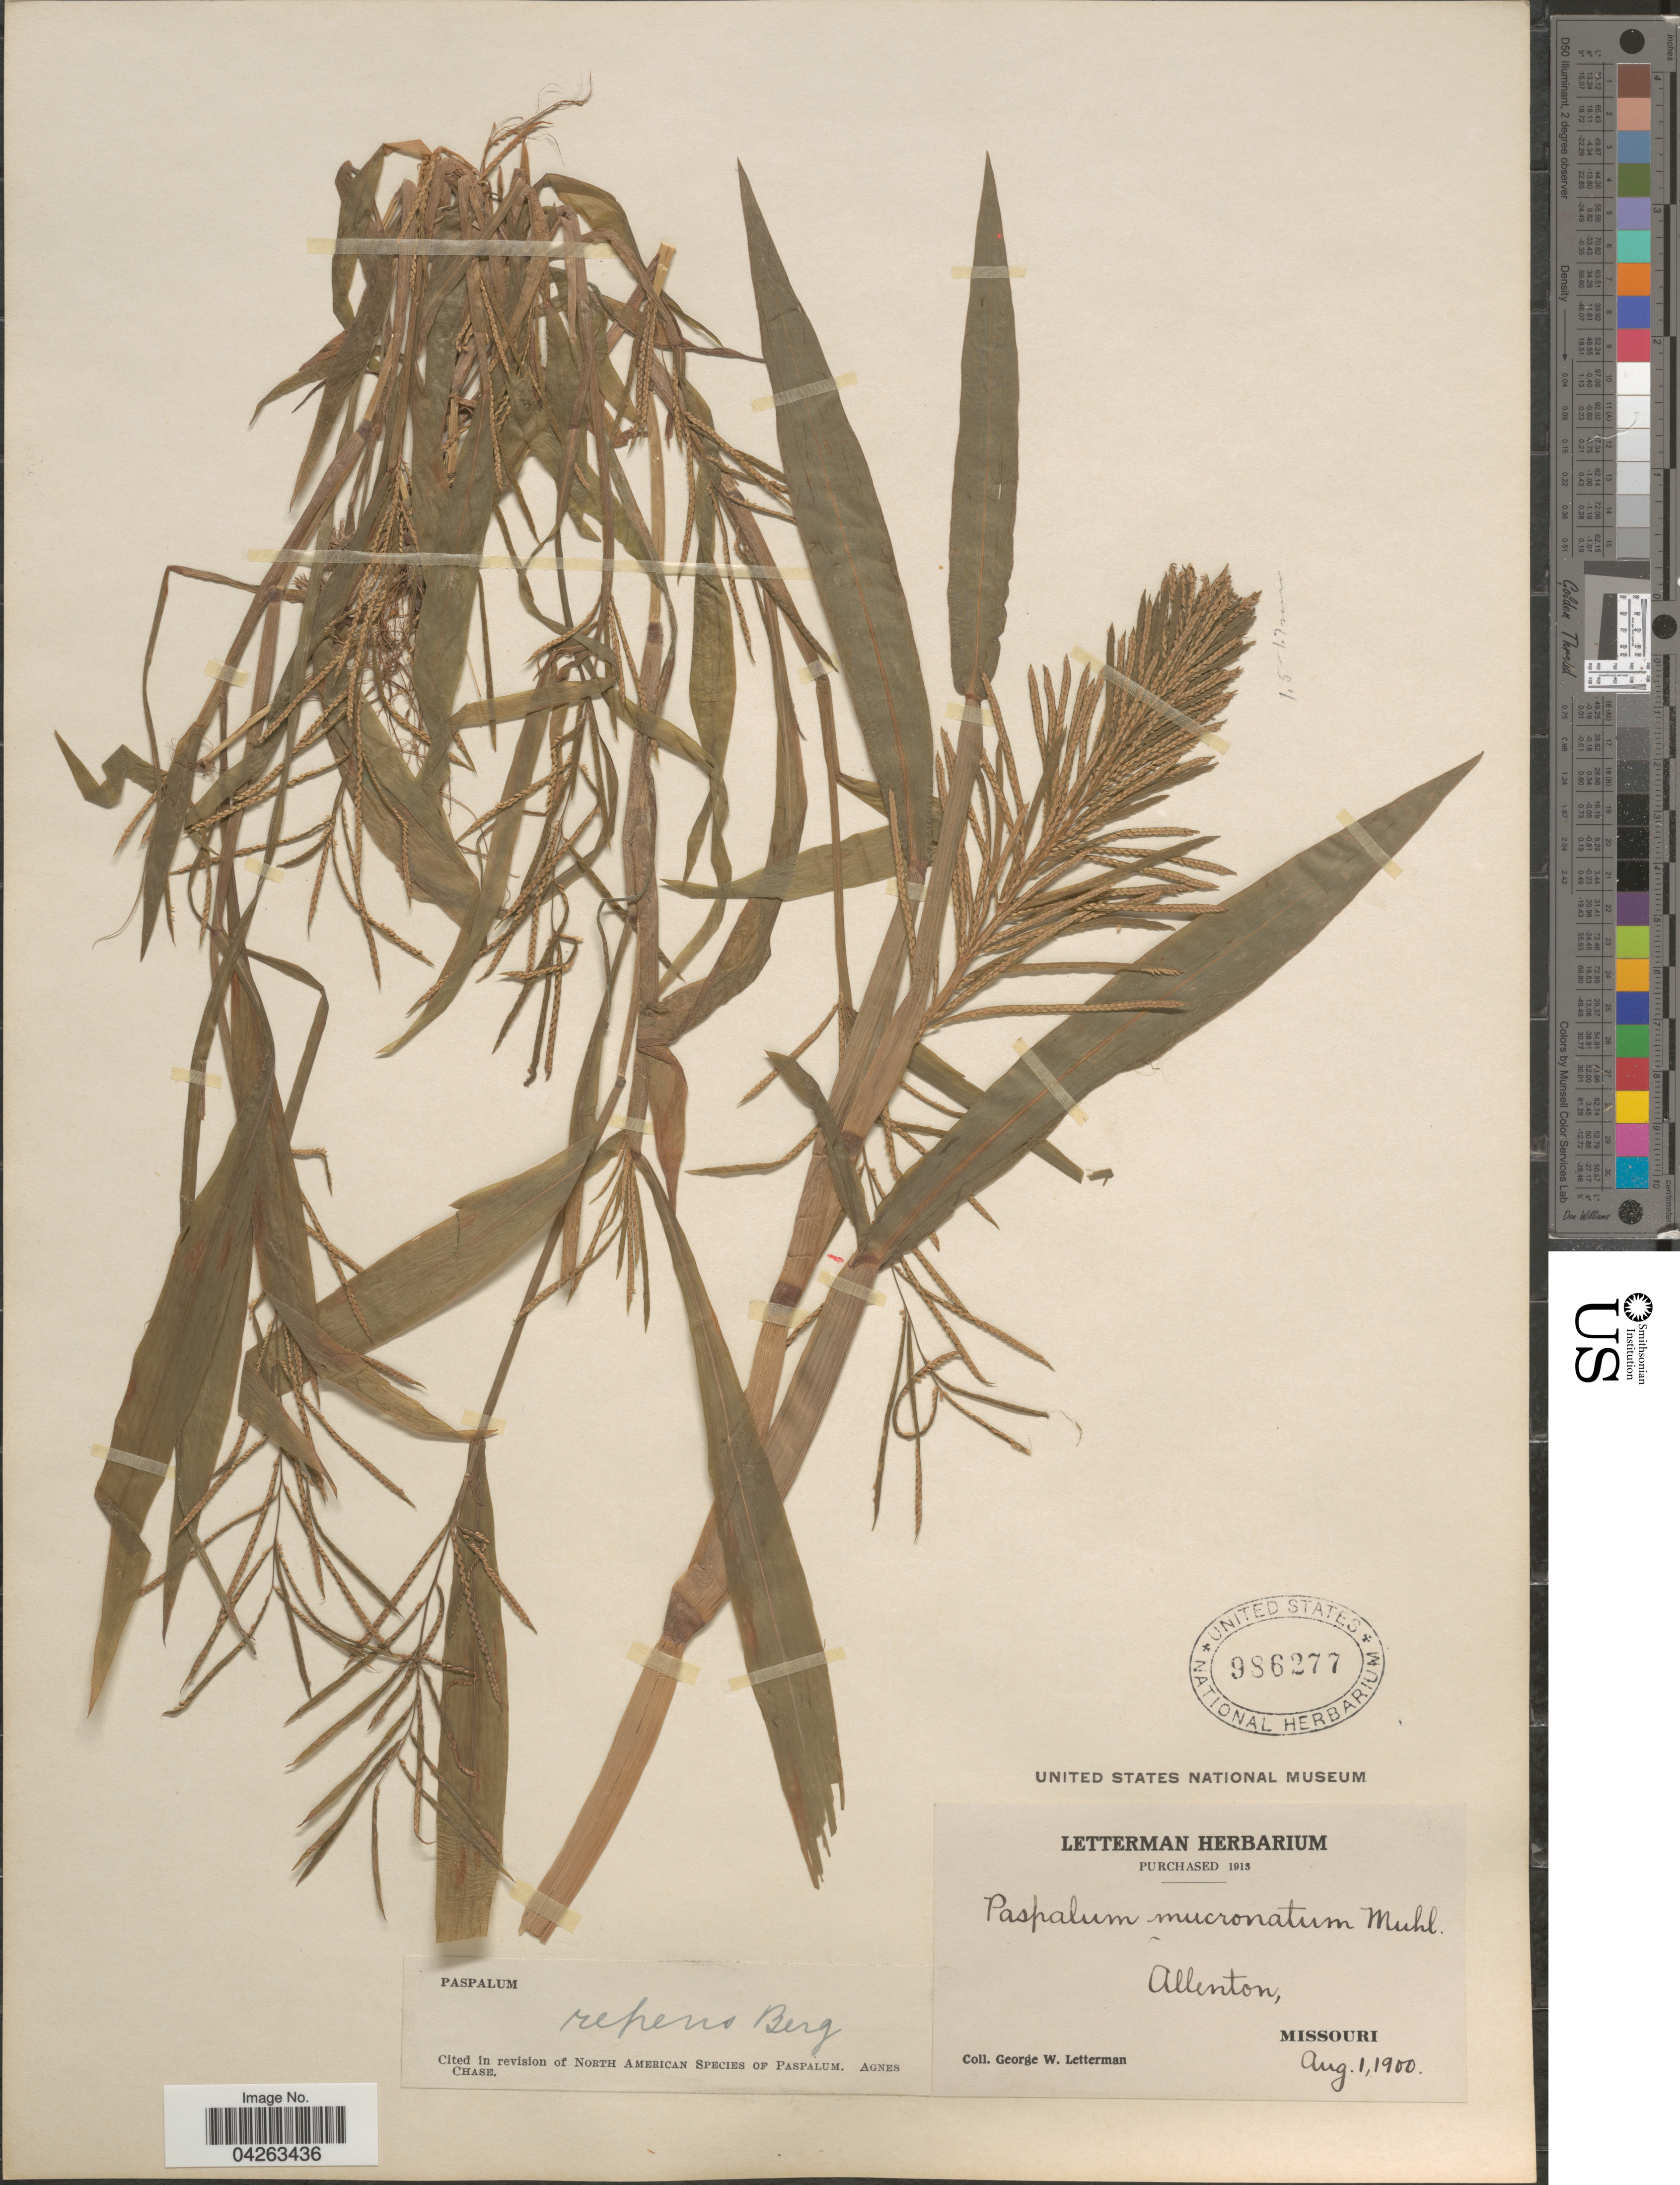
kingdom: Plantae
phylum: Tracheophyta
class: Liliopsida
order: Poales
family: Poaceae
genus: Paspalum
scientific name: Paspalum repens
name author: P.J. Bergius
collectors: G. W. Letterman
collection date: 1900-08-01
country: United States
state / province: Missouri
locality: Allenton.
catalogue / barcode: US 986277